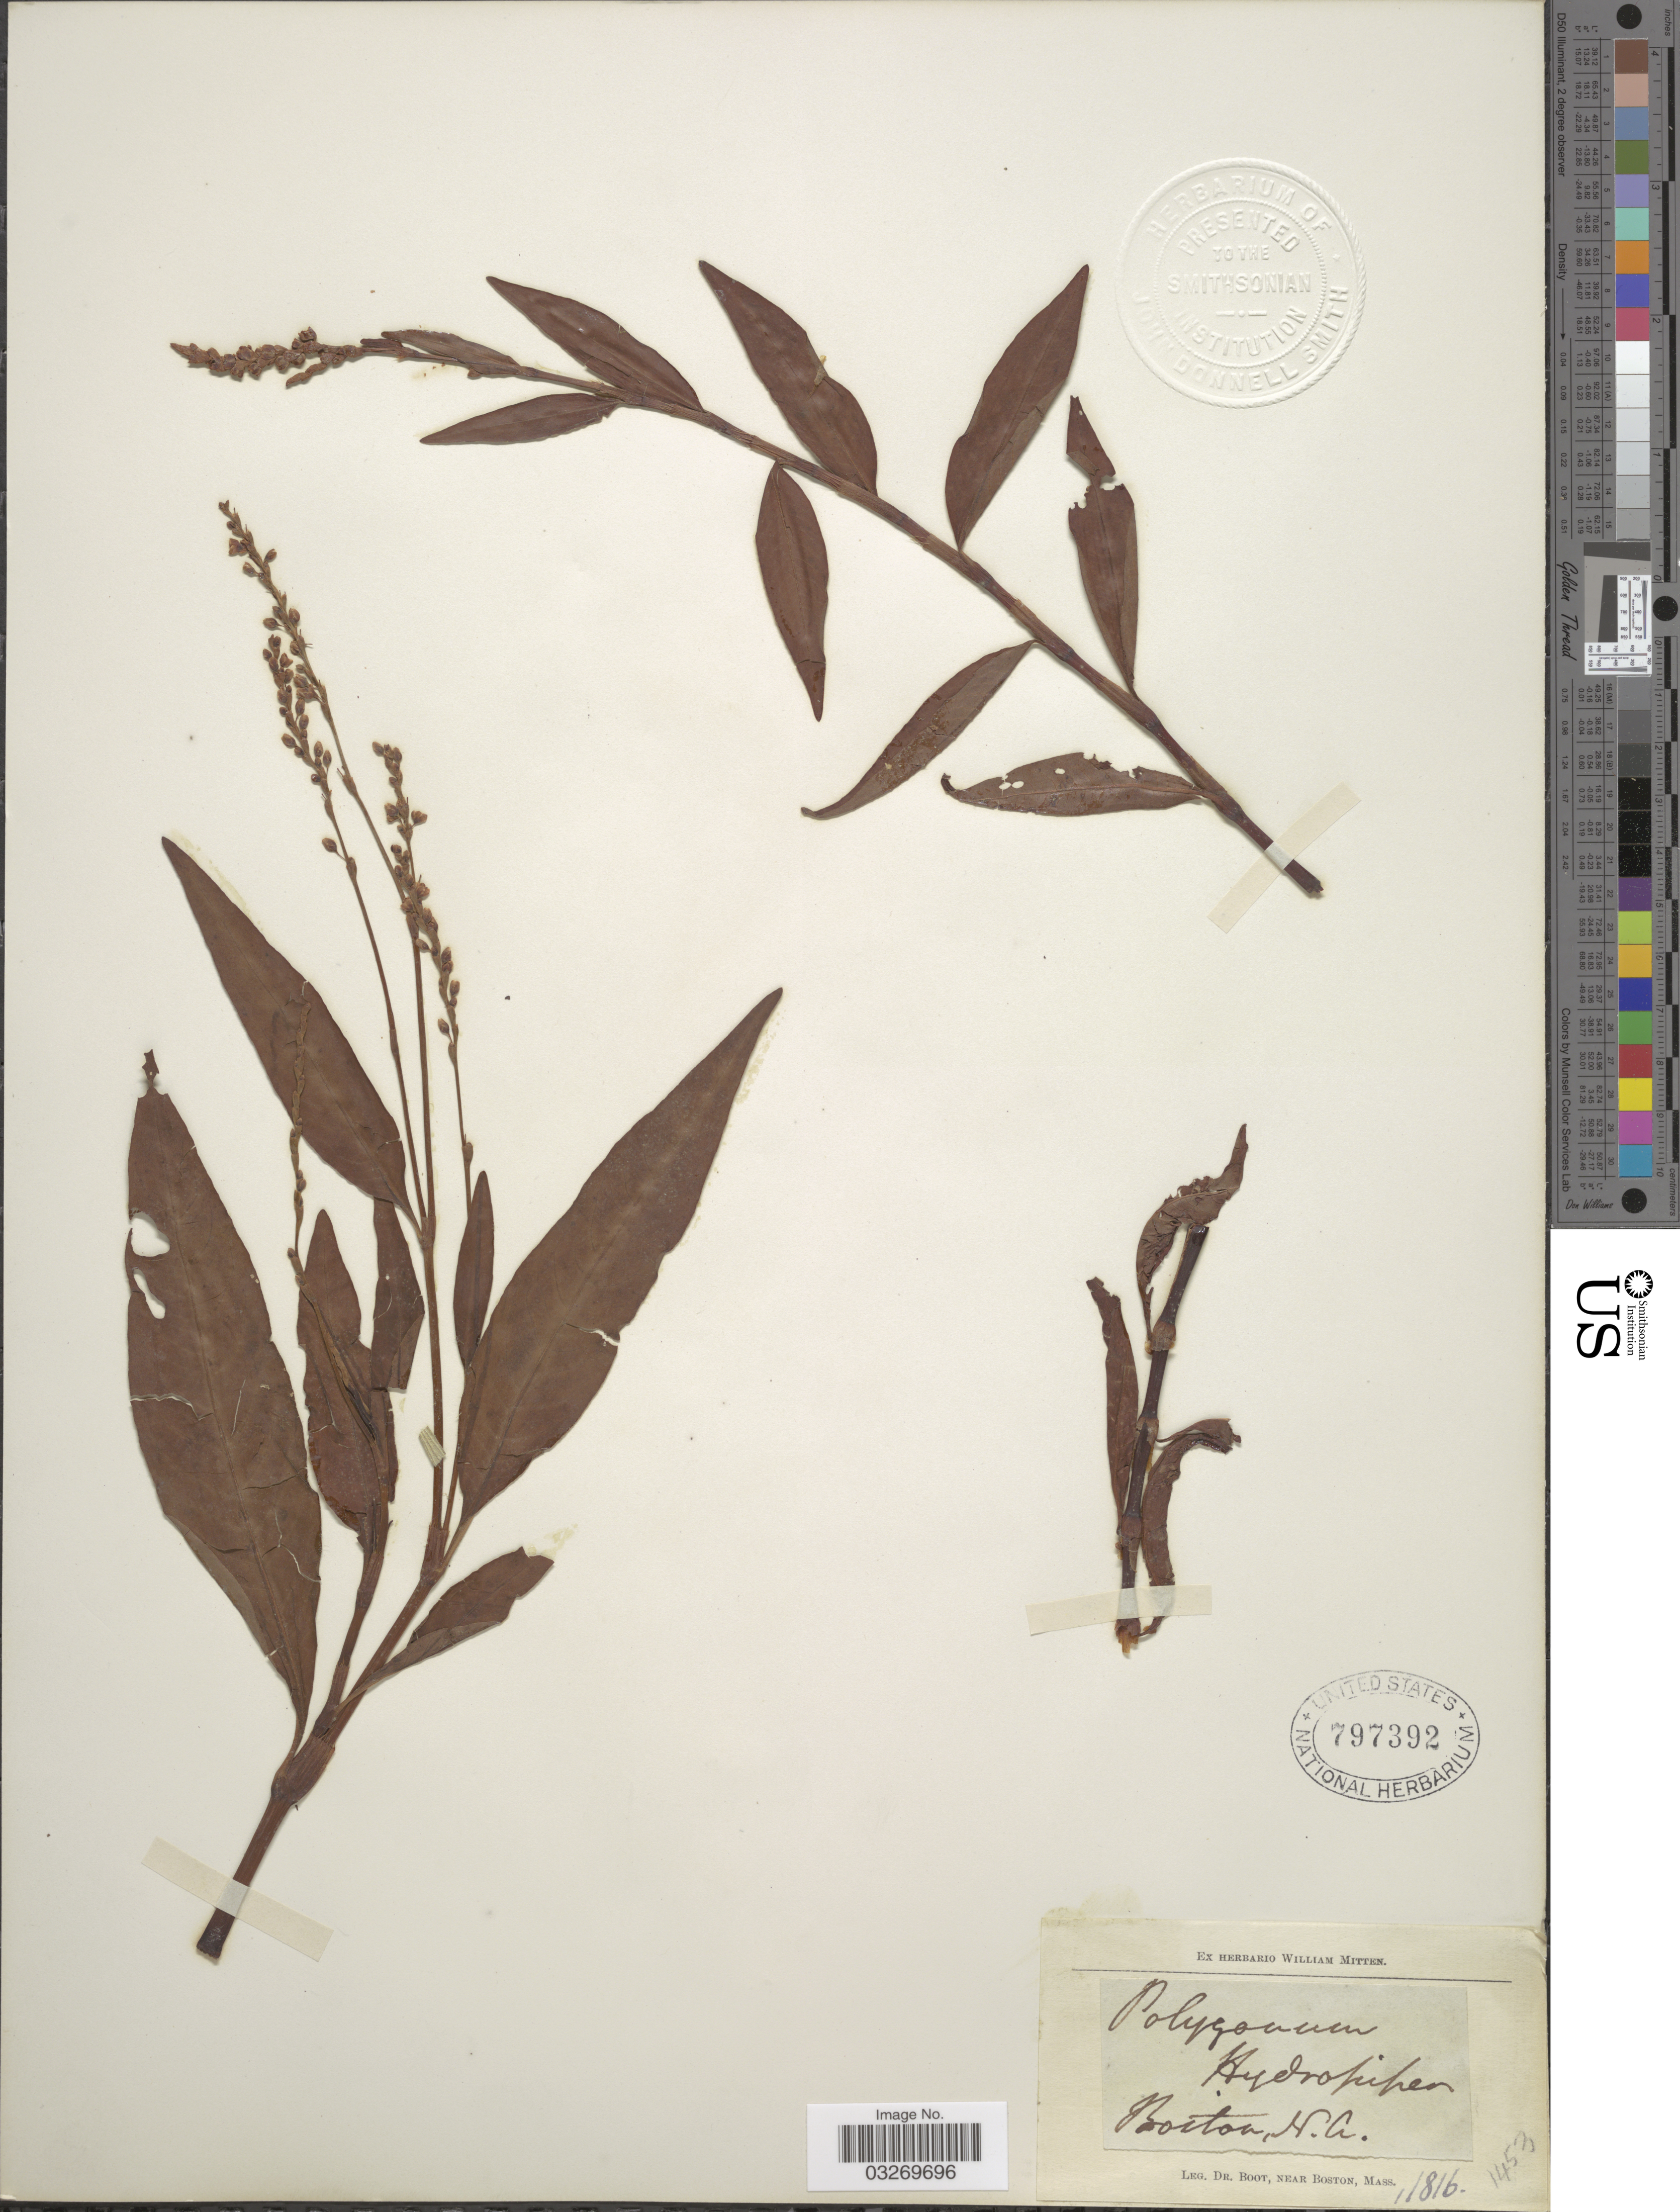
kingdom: Plantae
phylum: Tracheophyta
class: Magnoliopsida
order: Caryophyllales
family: Polygonaceae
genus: Persicaria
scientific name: Persicaria robustior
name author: (Small) E.P. Bicknell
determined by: Atha, D. E.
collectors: -. Boot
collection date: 1816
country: United States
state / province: Massachusetts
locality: Boston, M.A.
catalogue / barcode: US 797392